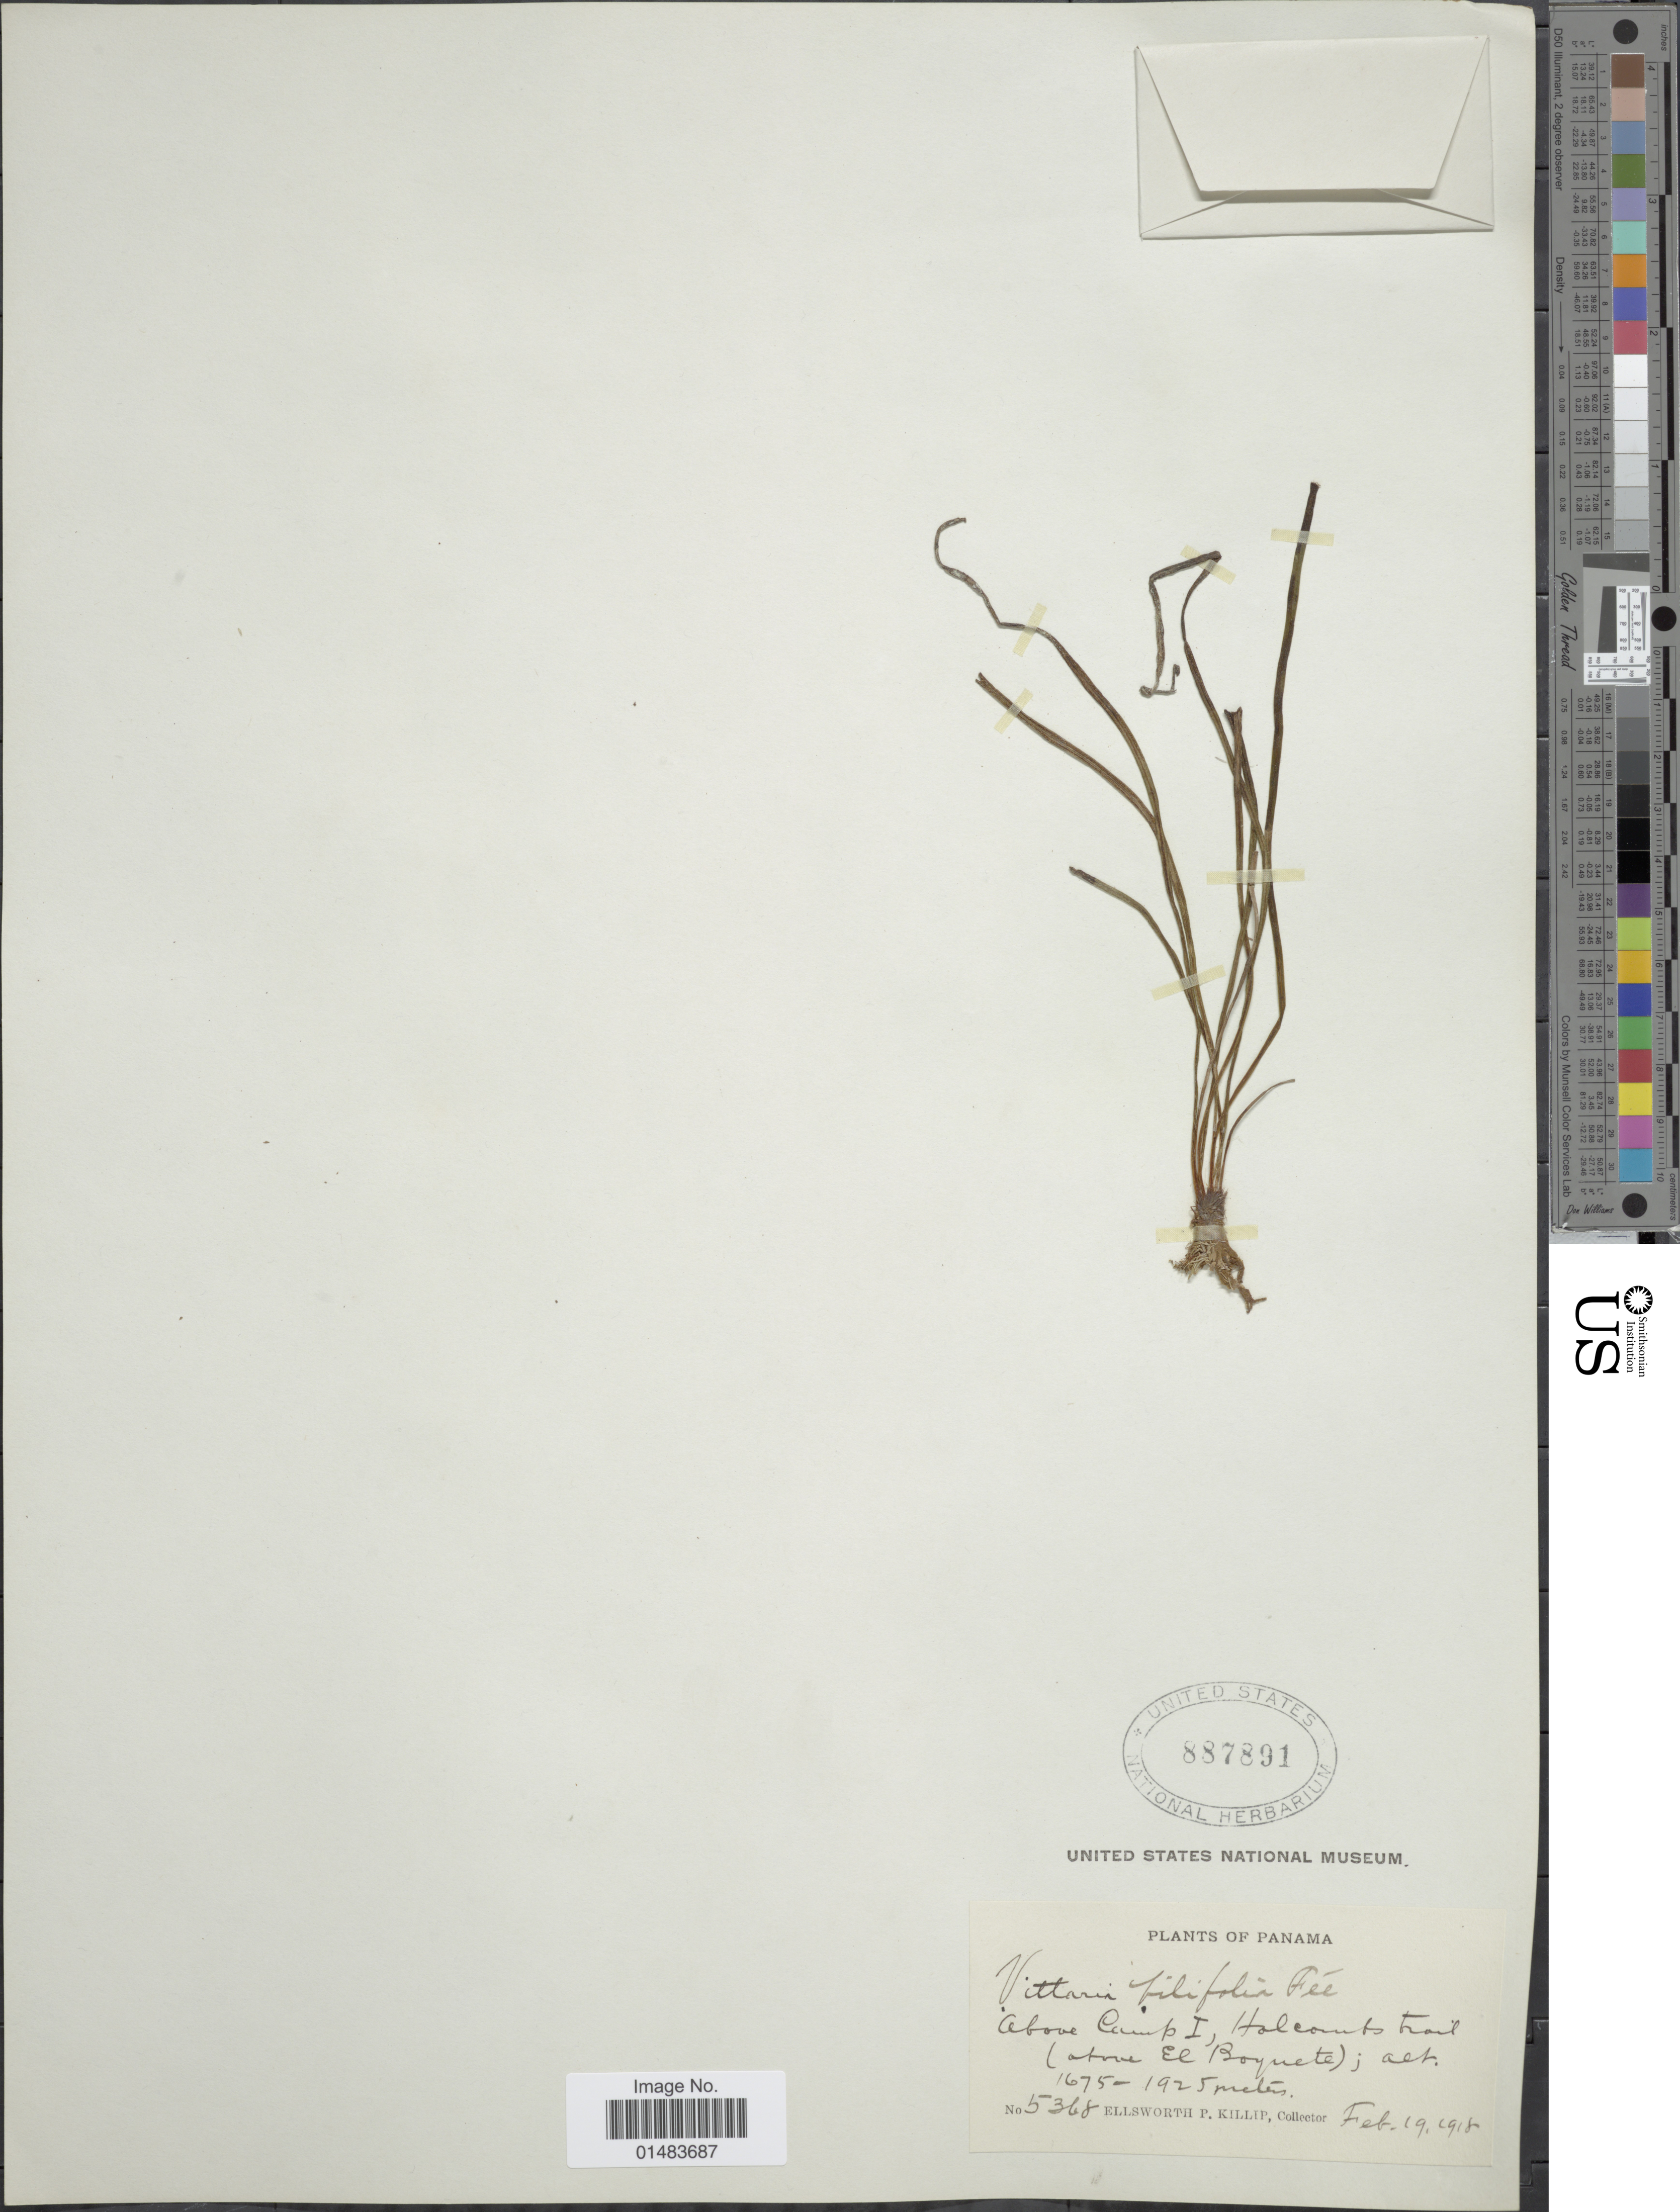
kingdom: Plantae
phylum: Tracheophyta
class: Polypodiopsida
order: Polypodiales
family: Pteridaceae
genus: Vittaria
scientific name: Vittaria graminifolia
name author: Kaulf.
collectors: E. P. Killip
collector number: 5368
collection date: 1918-02-19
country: Panama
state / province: Panamá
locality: Plants of Panama, Above Camp 1, Hole outs trail (above El Boquete)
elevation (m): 1675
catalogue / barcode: US 887891